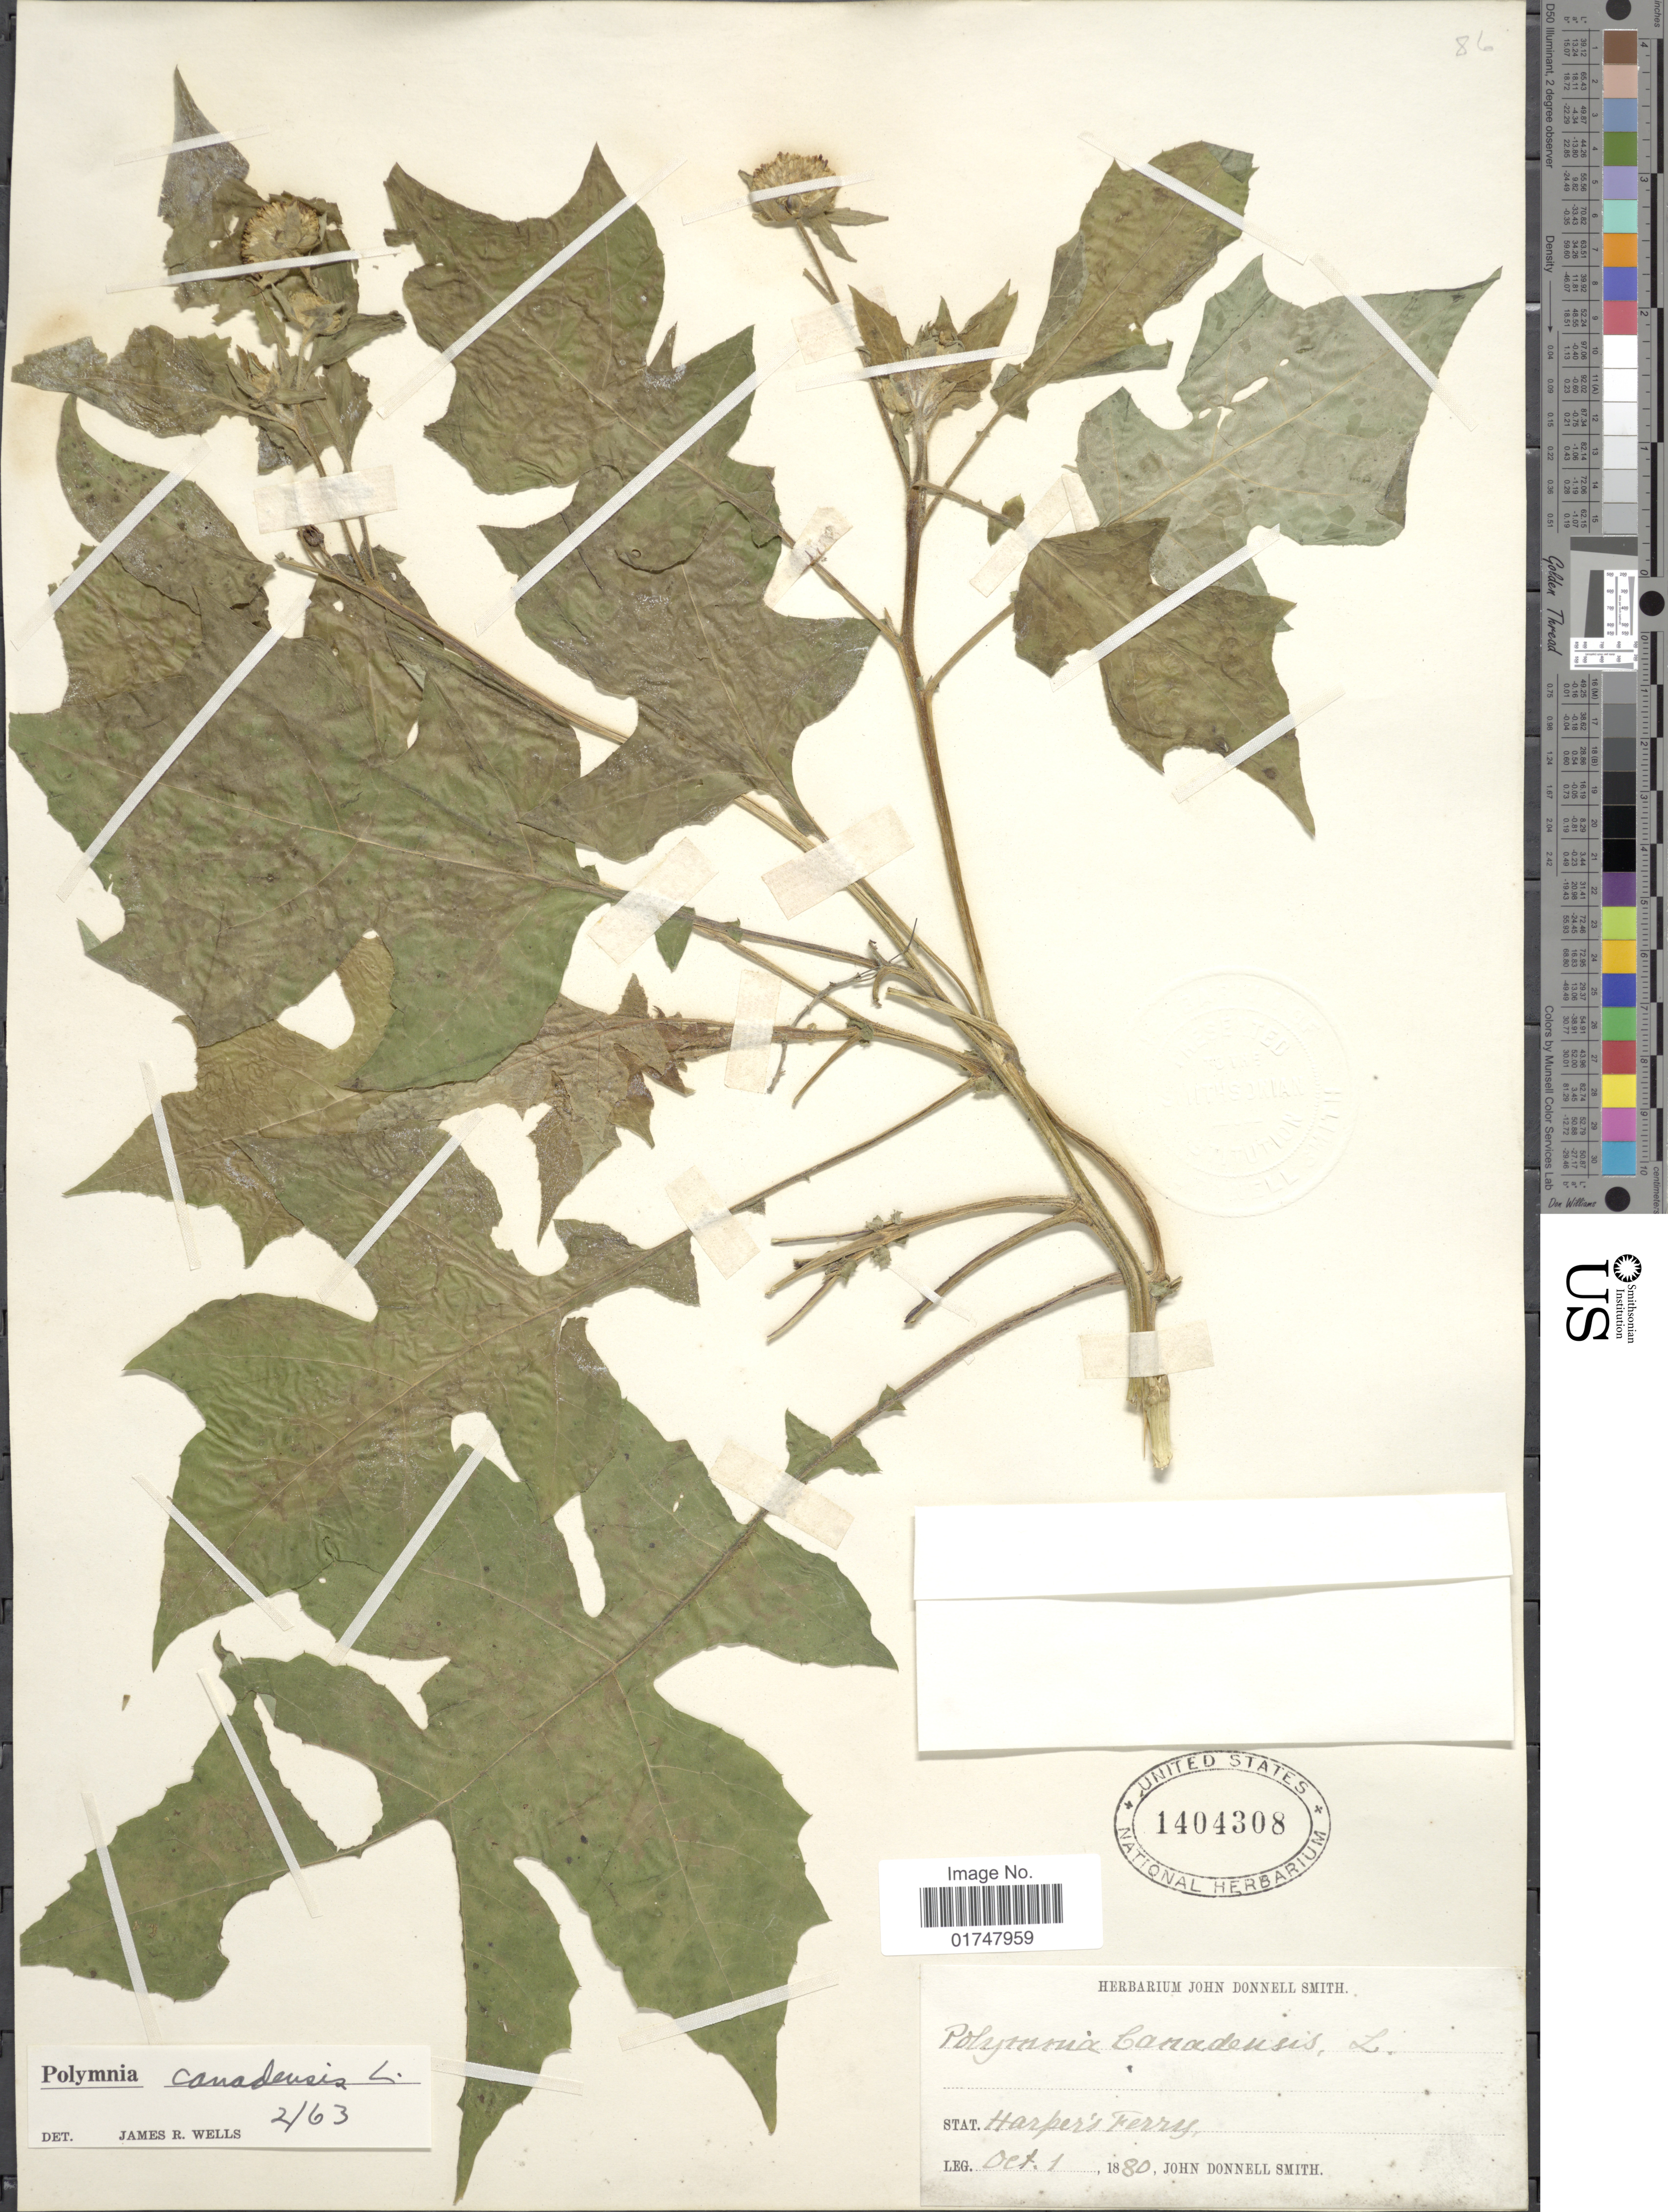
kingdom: Plantae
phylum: Tracheophyta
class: Magnoliopsida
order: Asterales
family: Asteraceae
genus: Polymnia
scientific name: Polymnia canadensis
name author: L.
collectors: J. Donnell Smith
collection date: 1880-10-01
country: United States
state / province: West Virginia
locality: Harper's Ferry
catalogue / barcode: US 1404308